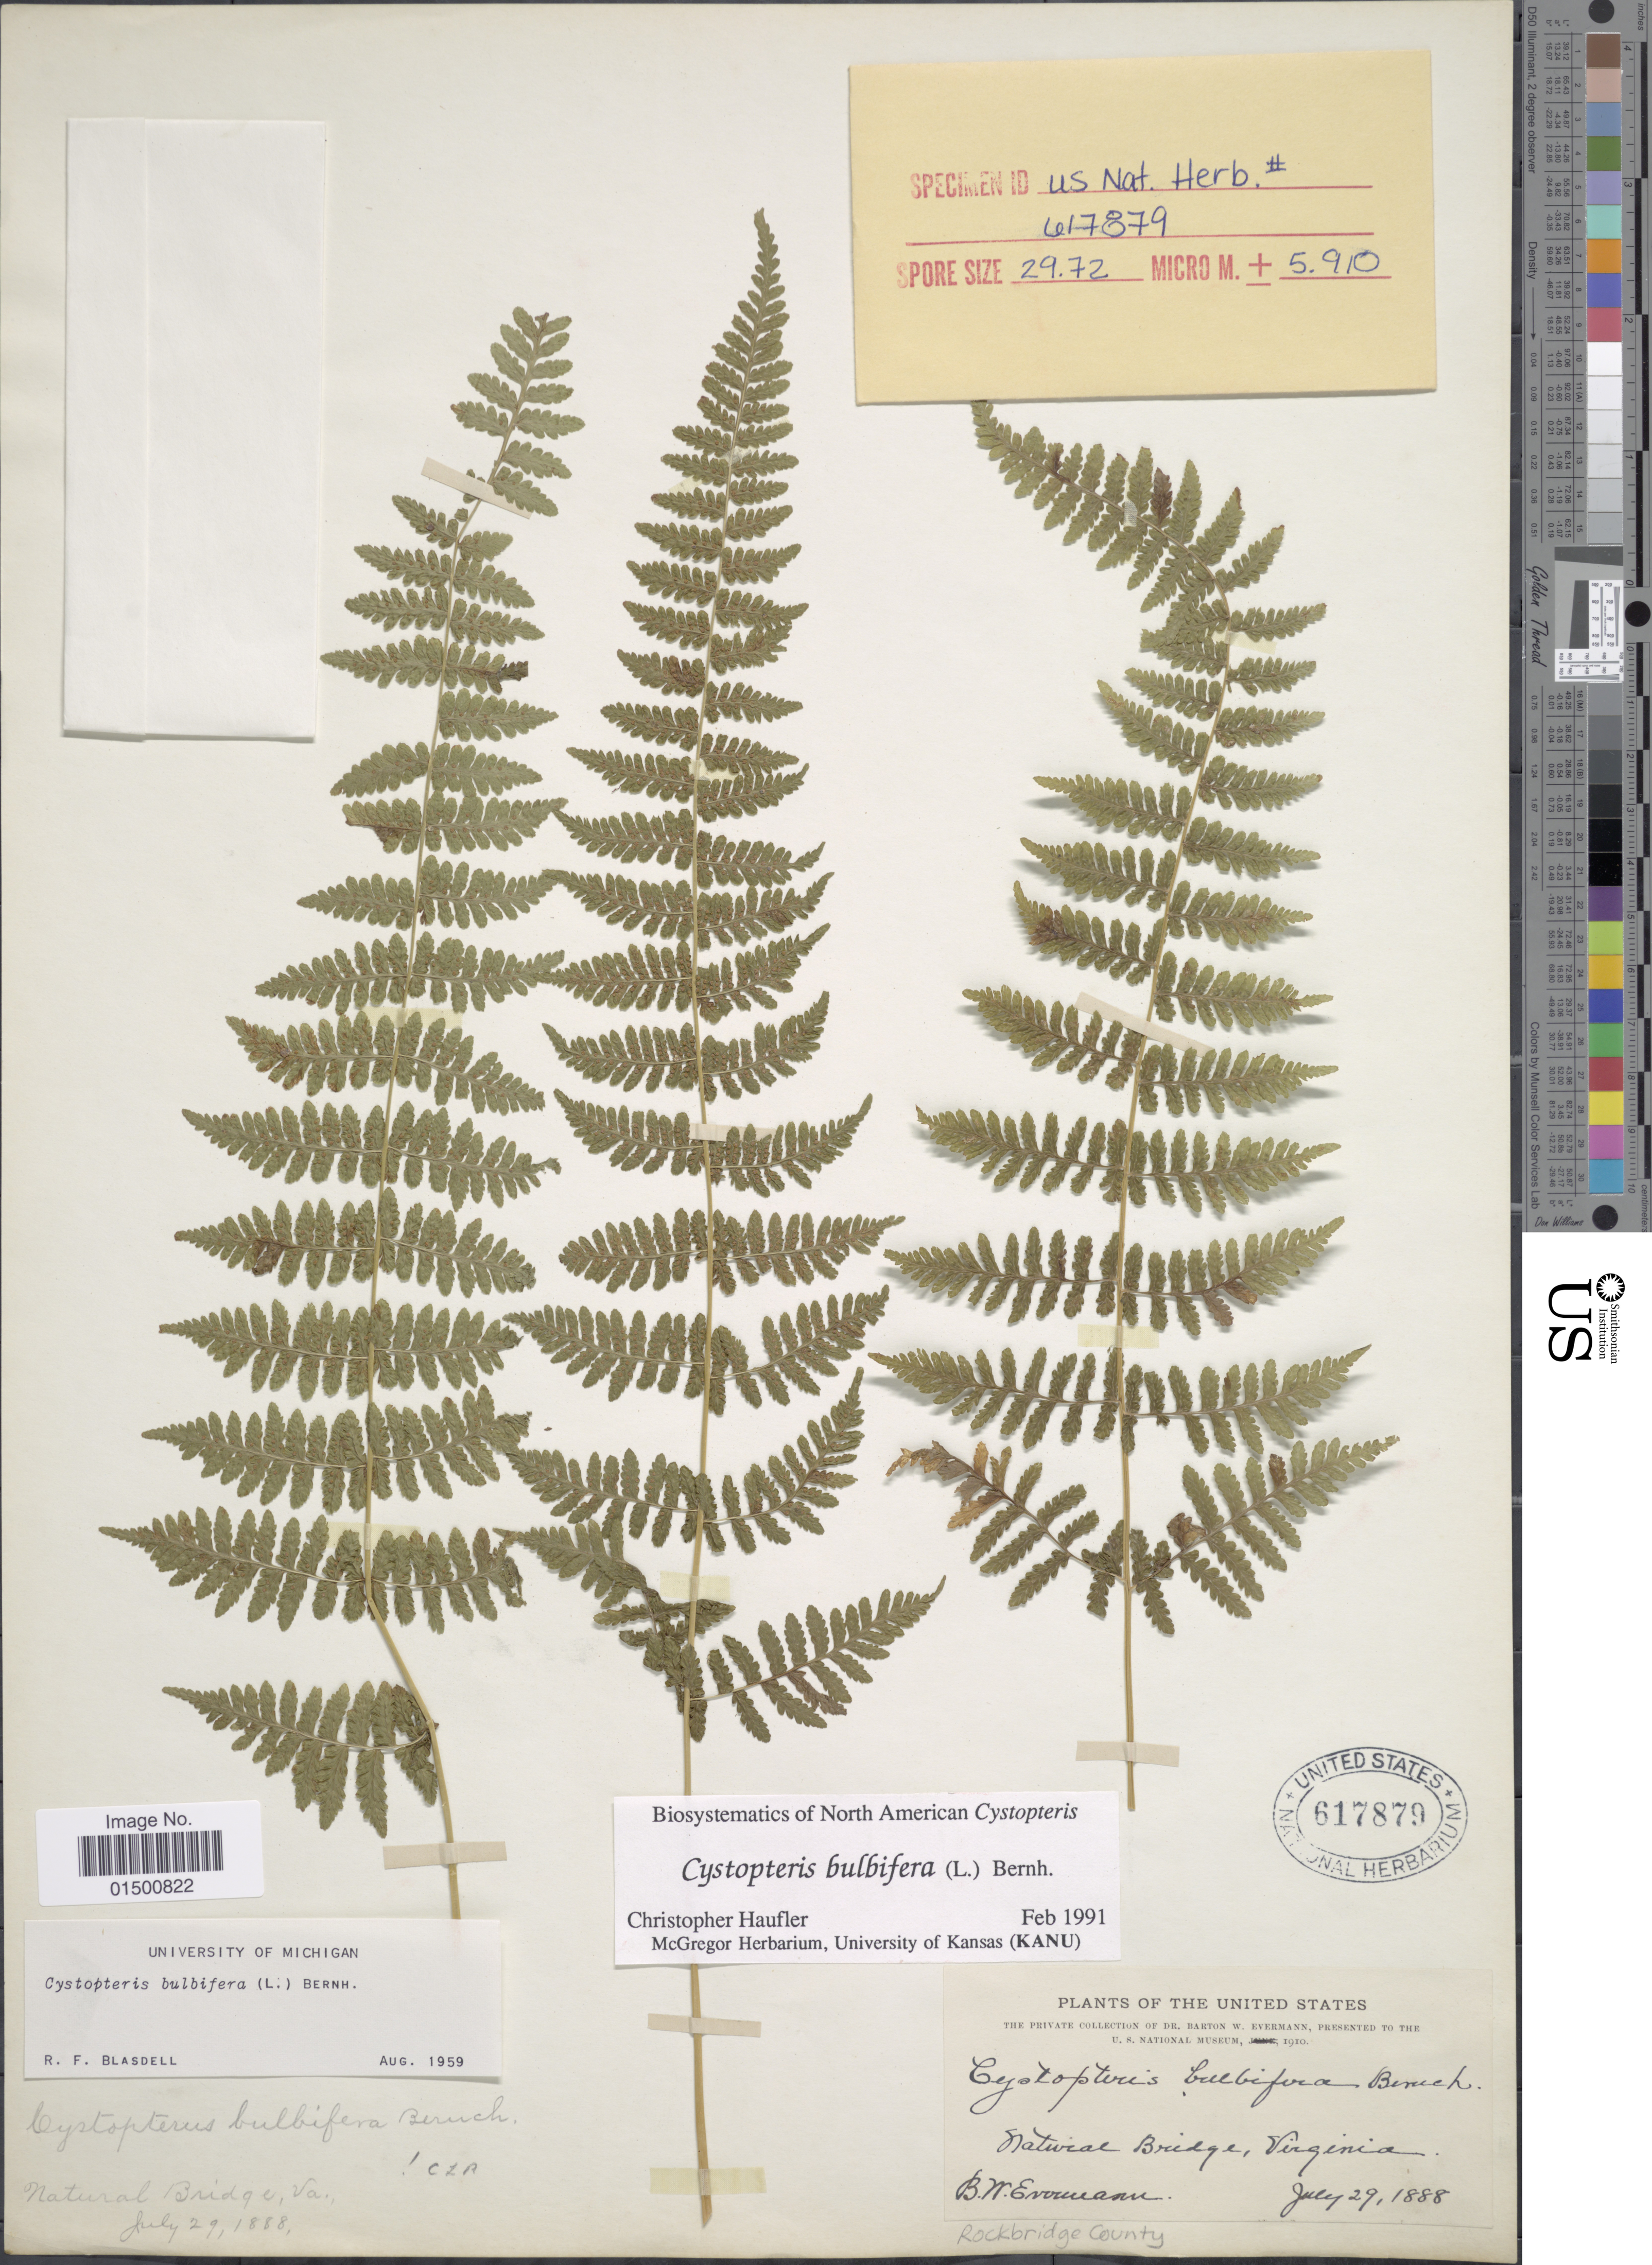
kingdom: Plantae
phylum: Tracheophyta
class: Polypodiopsida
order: Polypodiales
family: Cystopteridaceae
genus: Cystopteris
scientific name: Cystopteris bulbifera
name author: (L.) Bernh.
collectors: B. W. Evermann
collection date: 1888-07-29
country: United States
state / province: Virginia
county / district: Rockbridge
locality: Natural Bridge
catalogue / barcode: US 617879